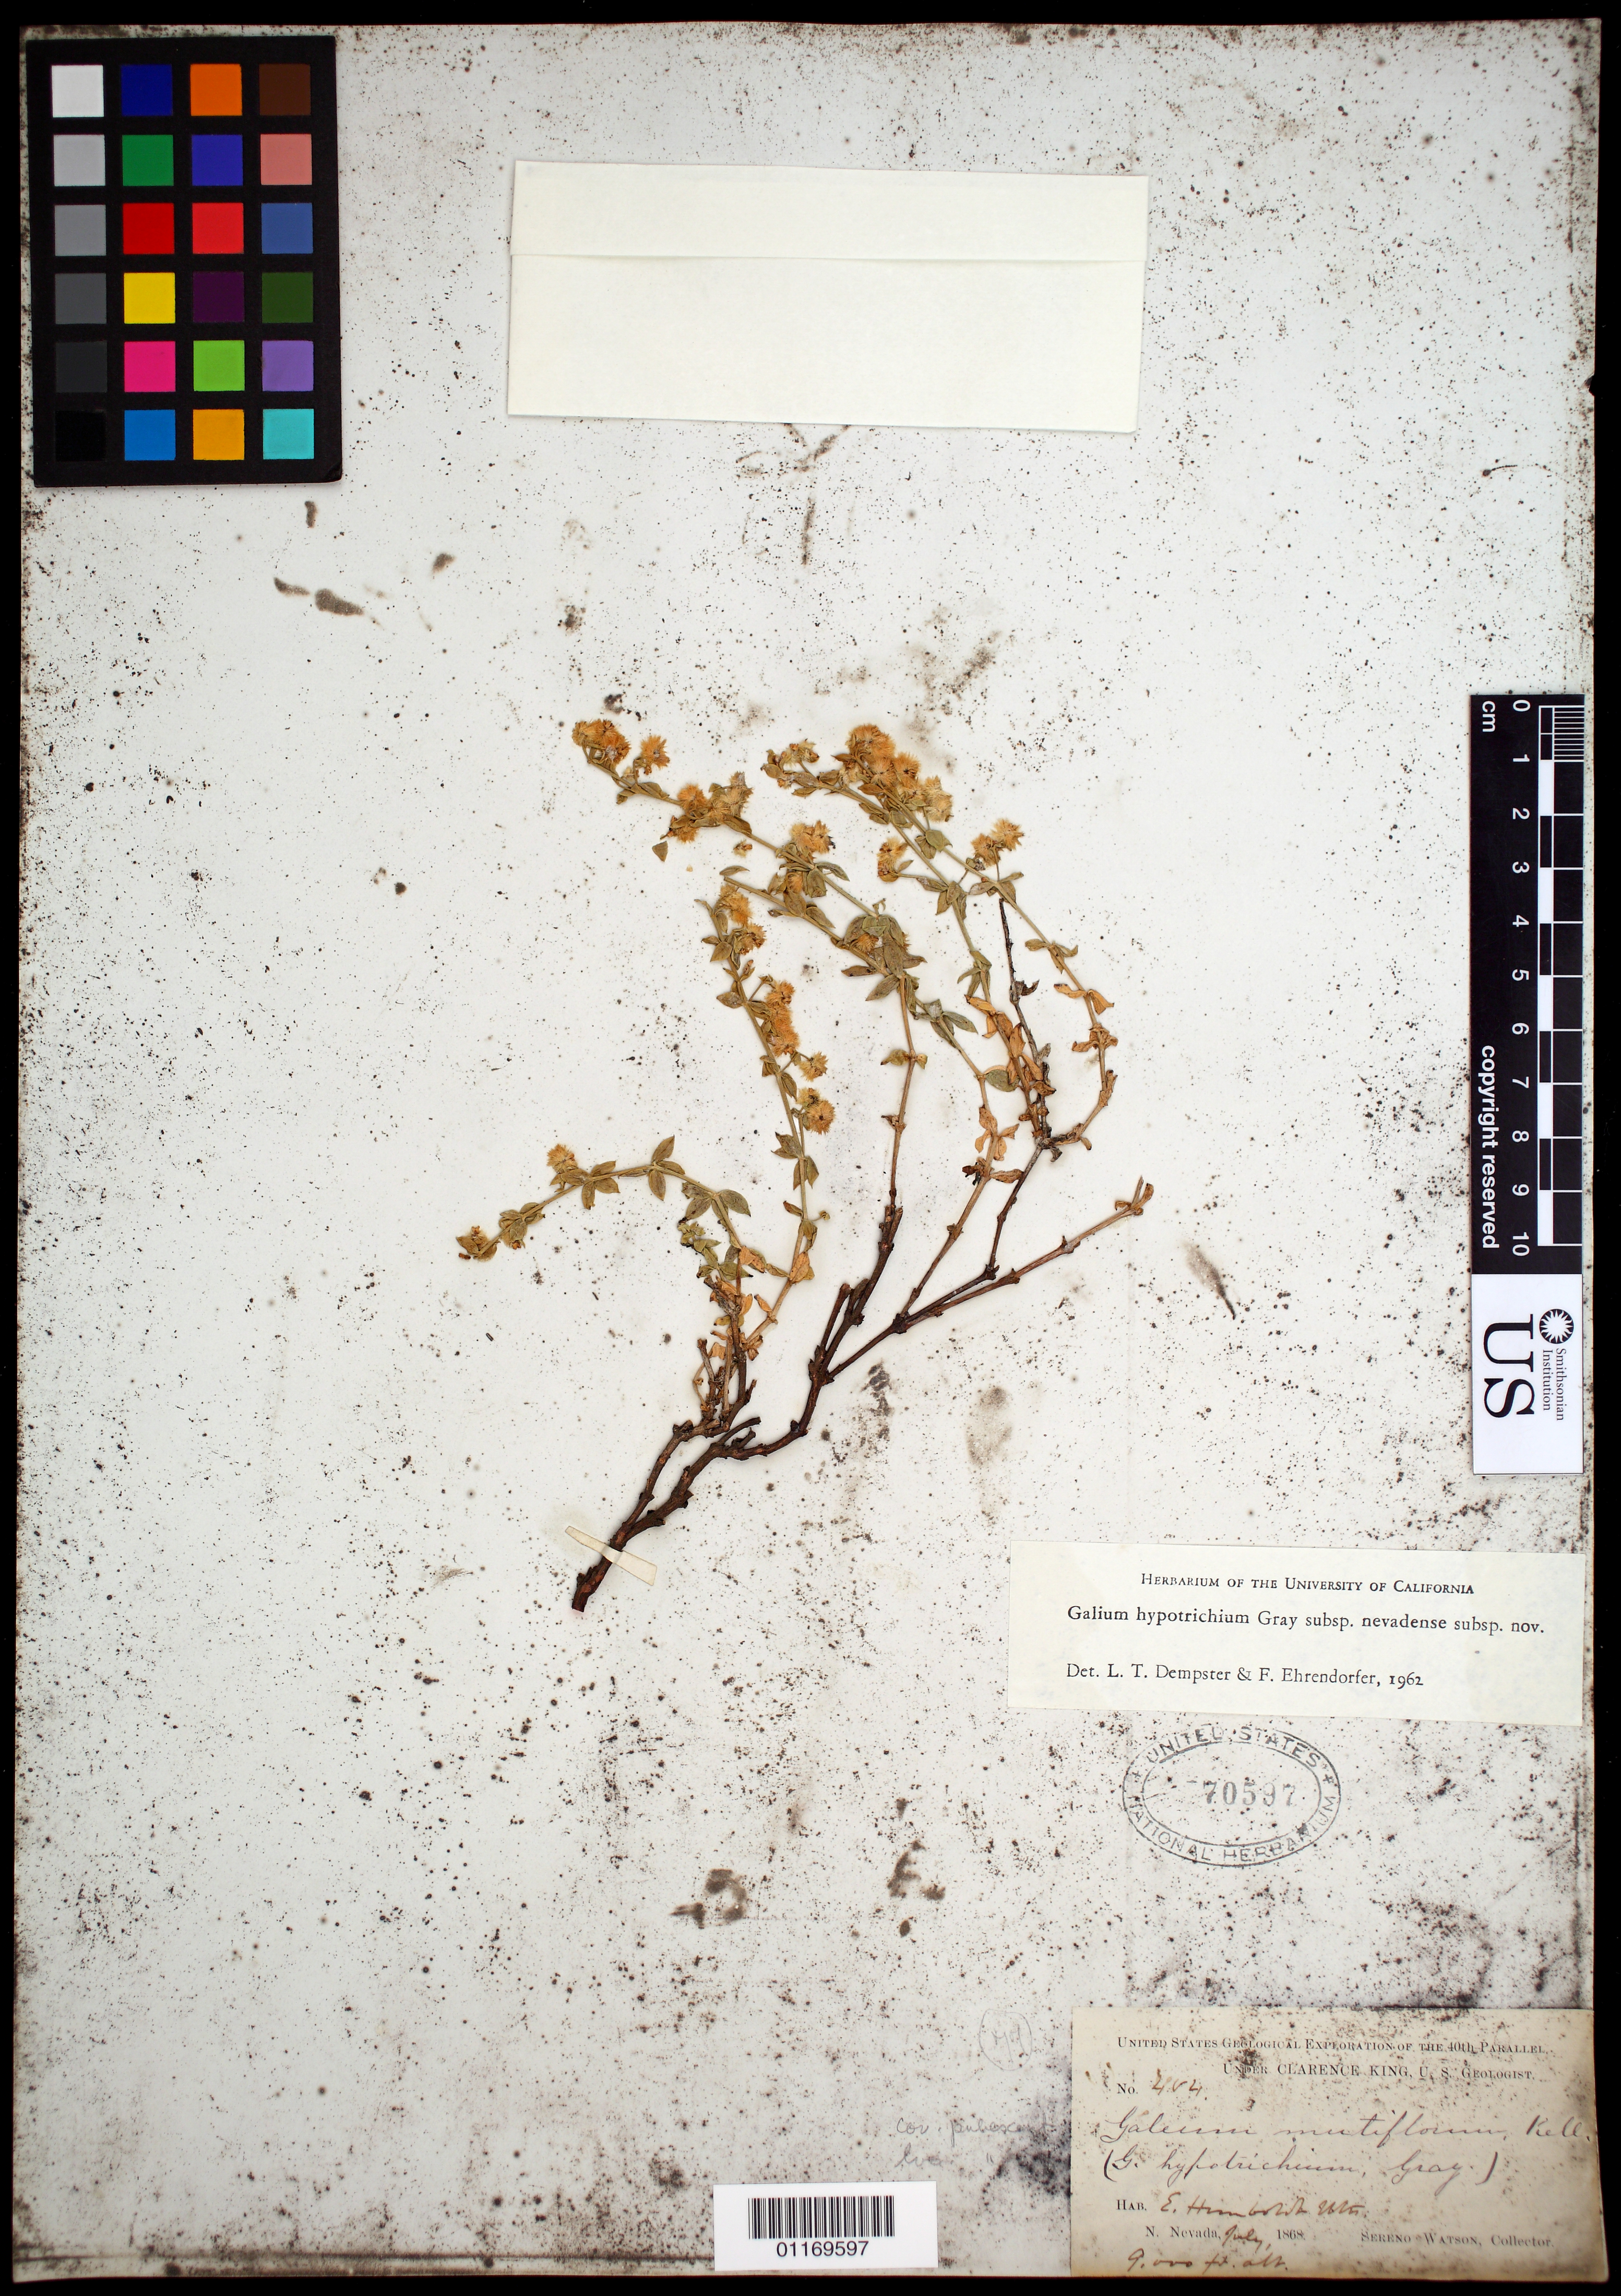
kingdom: Plantae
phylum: Tracheophyta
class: Magnoliopsida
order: Gentianales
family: Rubiaceae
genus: Galium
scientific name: Galium hypotrichium subsp. nevadense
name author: Dempster & Ehrend.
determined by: Dempster, L. T.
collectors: S. Watson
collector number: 484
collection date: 1868-07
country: United States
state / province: Nevada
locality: E. Humboldt Mts.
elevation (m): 2743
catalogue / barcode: US 70597